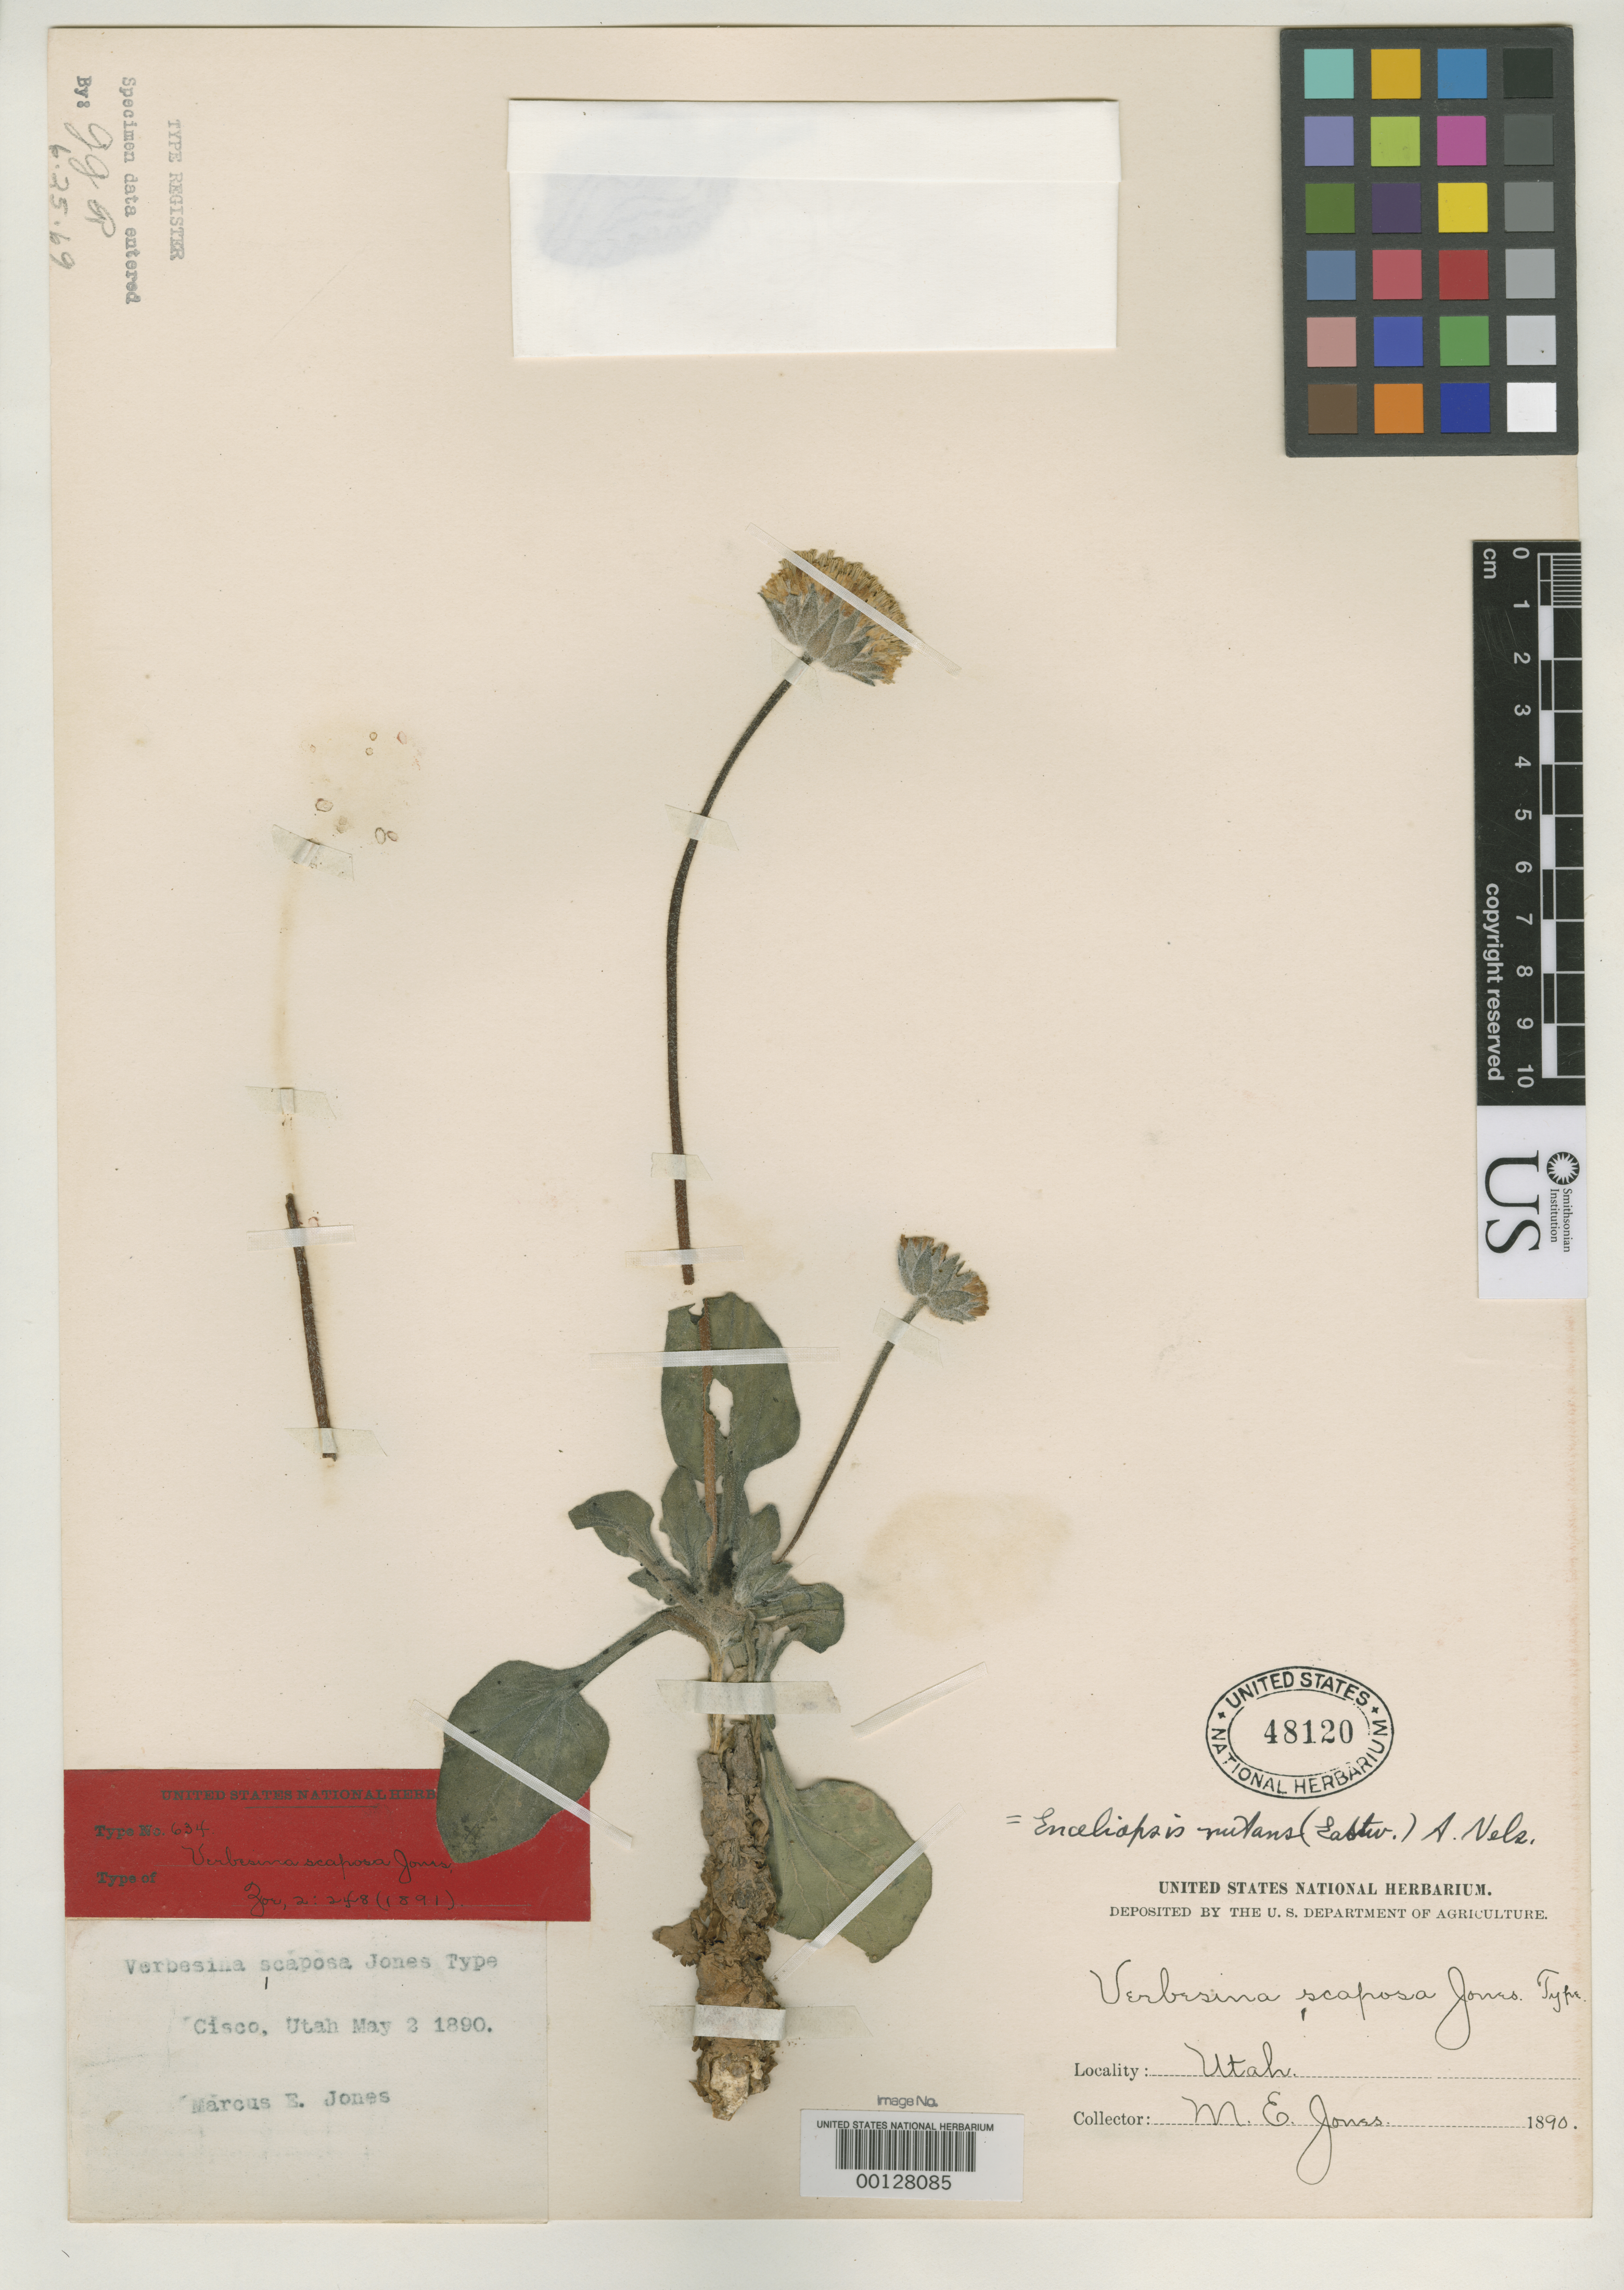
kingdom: Plantae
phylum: Tracheophyta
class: Magnoliopsida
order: Asterales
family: Asteraceae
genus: Verbesina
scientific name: Verbesina scaposa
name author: M.E. Jones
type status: Isotype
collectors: M. E. Jones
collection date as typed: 02 May 1890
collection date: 1890-05-02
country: United States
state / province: Utah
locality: Cisco.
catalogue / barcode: US 48120